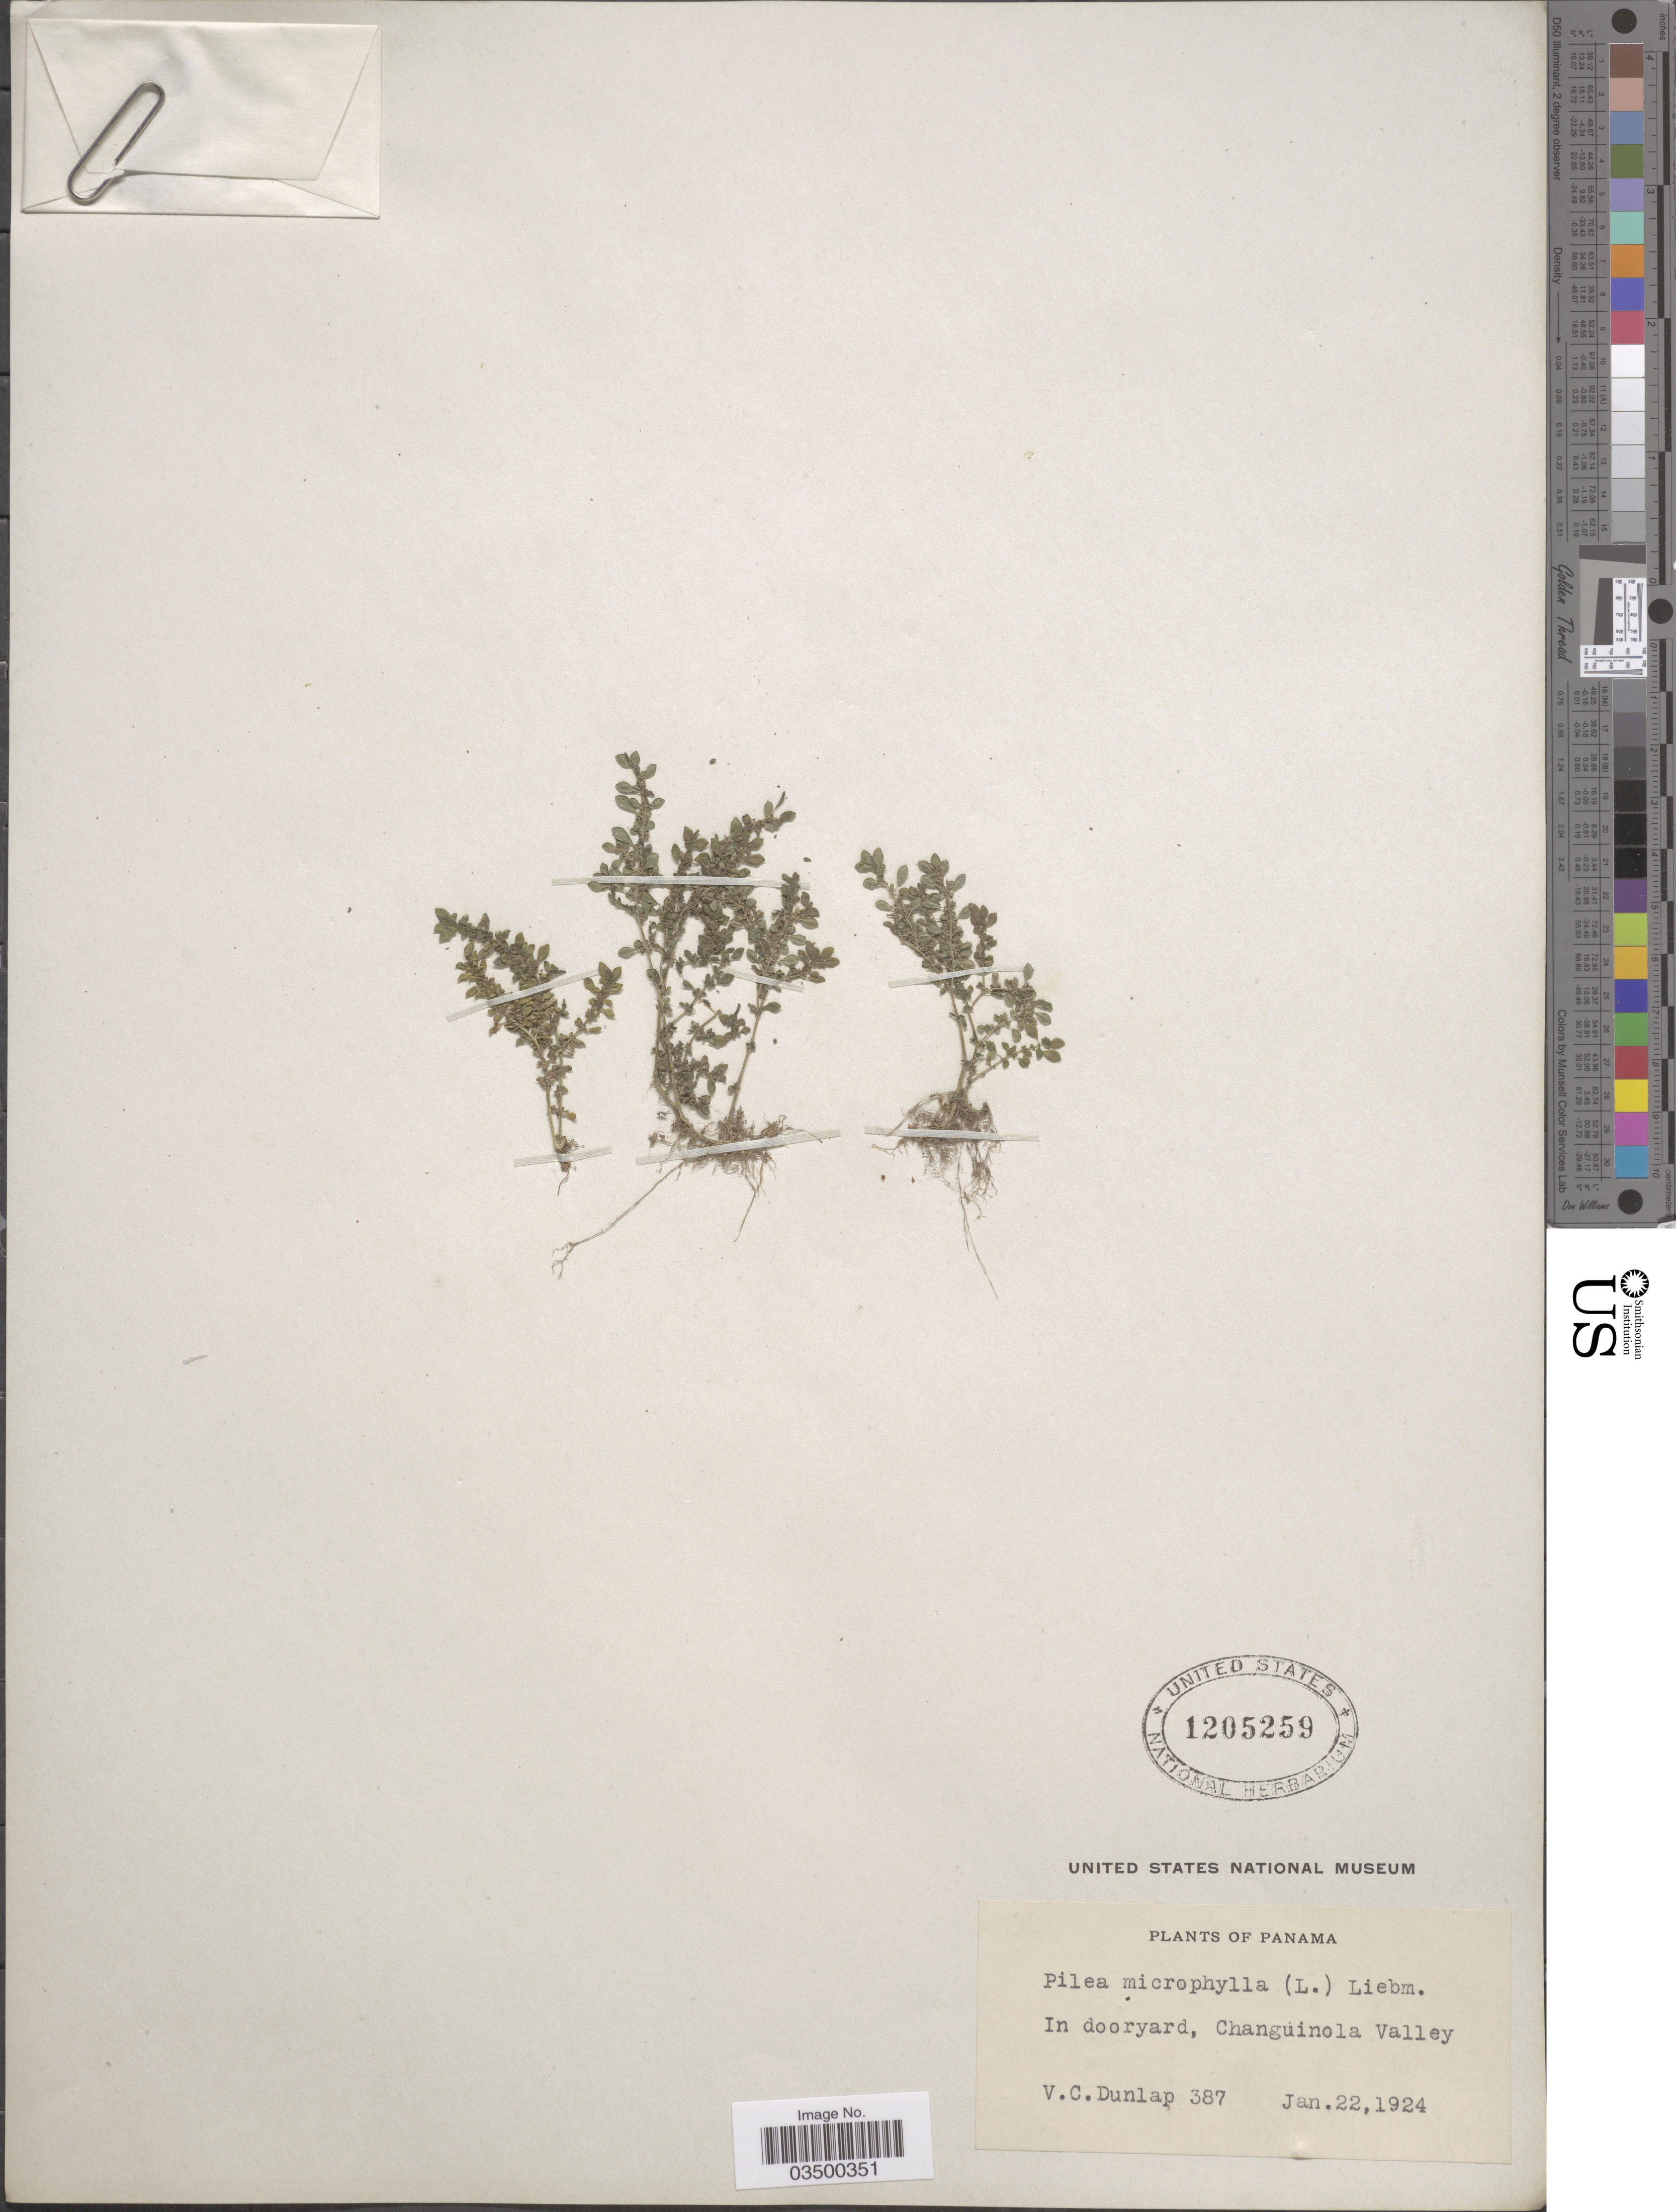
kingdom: Plantae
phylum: Tracheophyta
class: Magnoliopsida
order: Rosales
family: Urticaceae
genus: Pilea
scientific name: Pilea microphylla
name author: (L.) Liebm.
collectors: V. C. Dunlap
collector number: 387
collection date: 1924-01-22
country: Panama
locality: In dooryard, Changuinola Valley.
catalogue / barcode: US 1205259